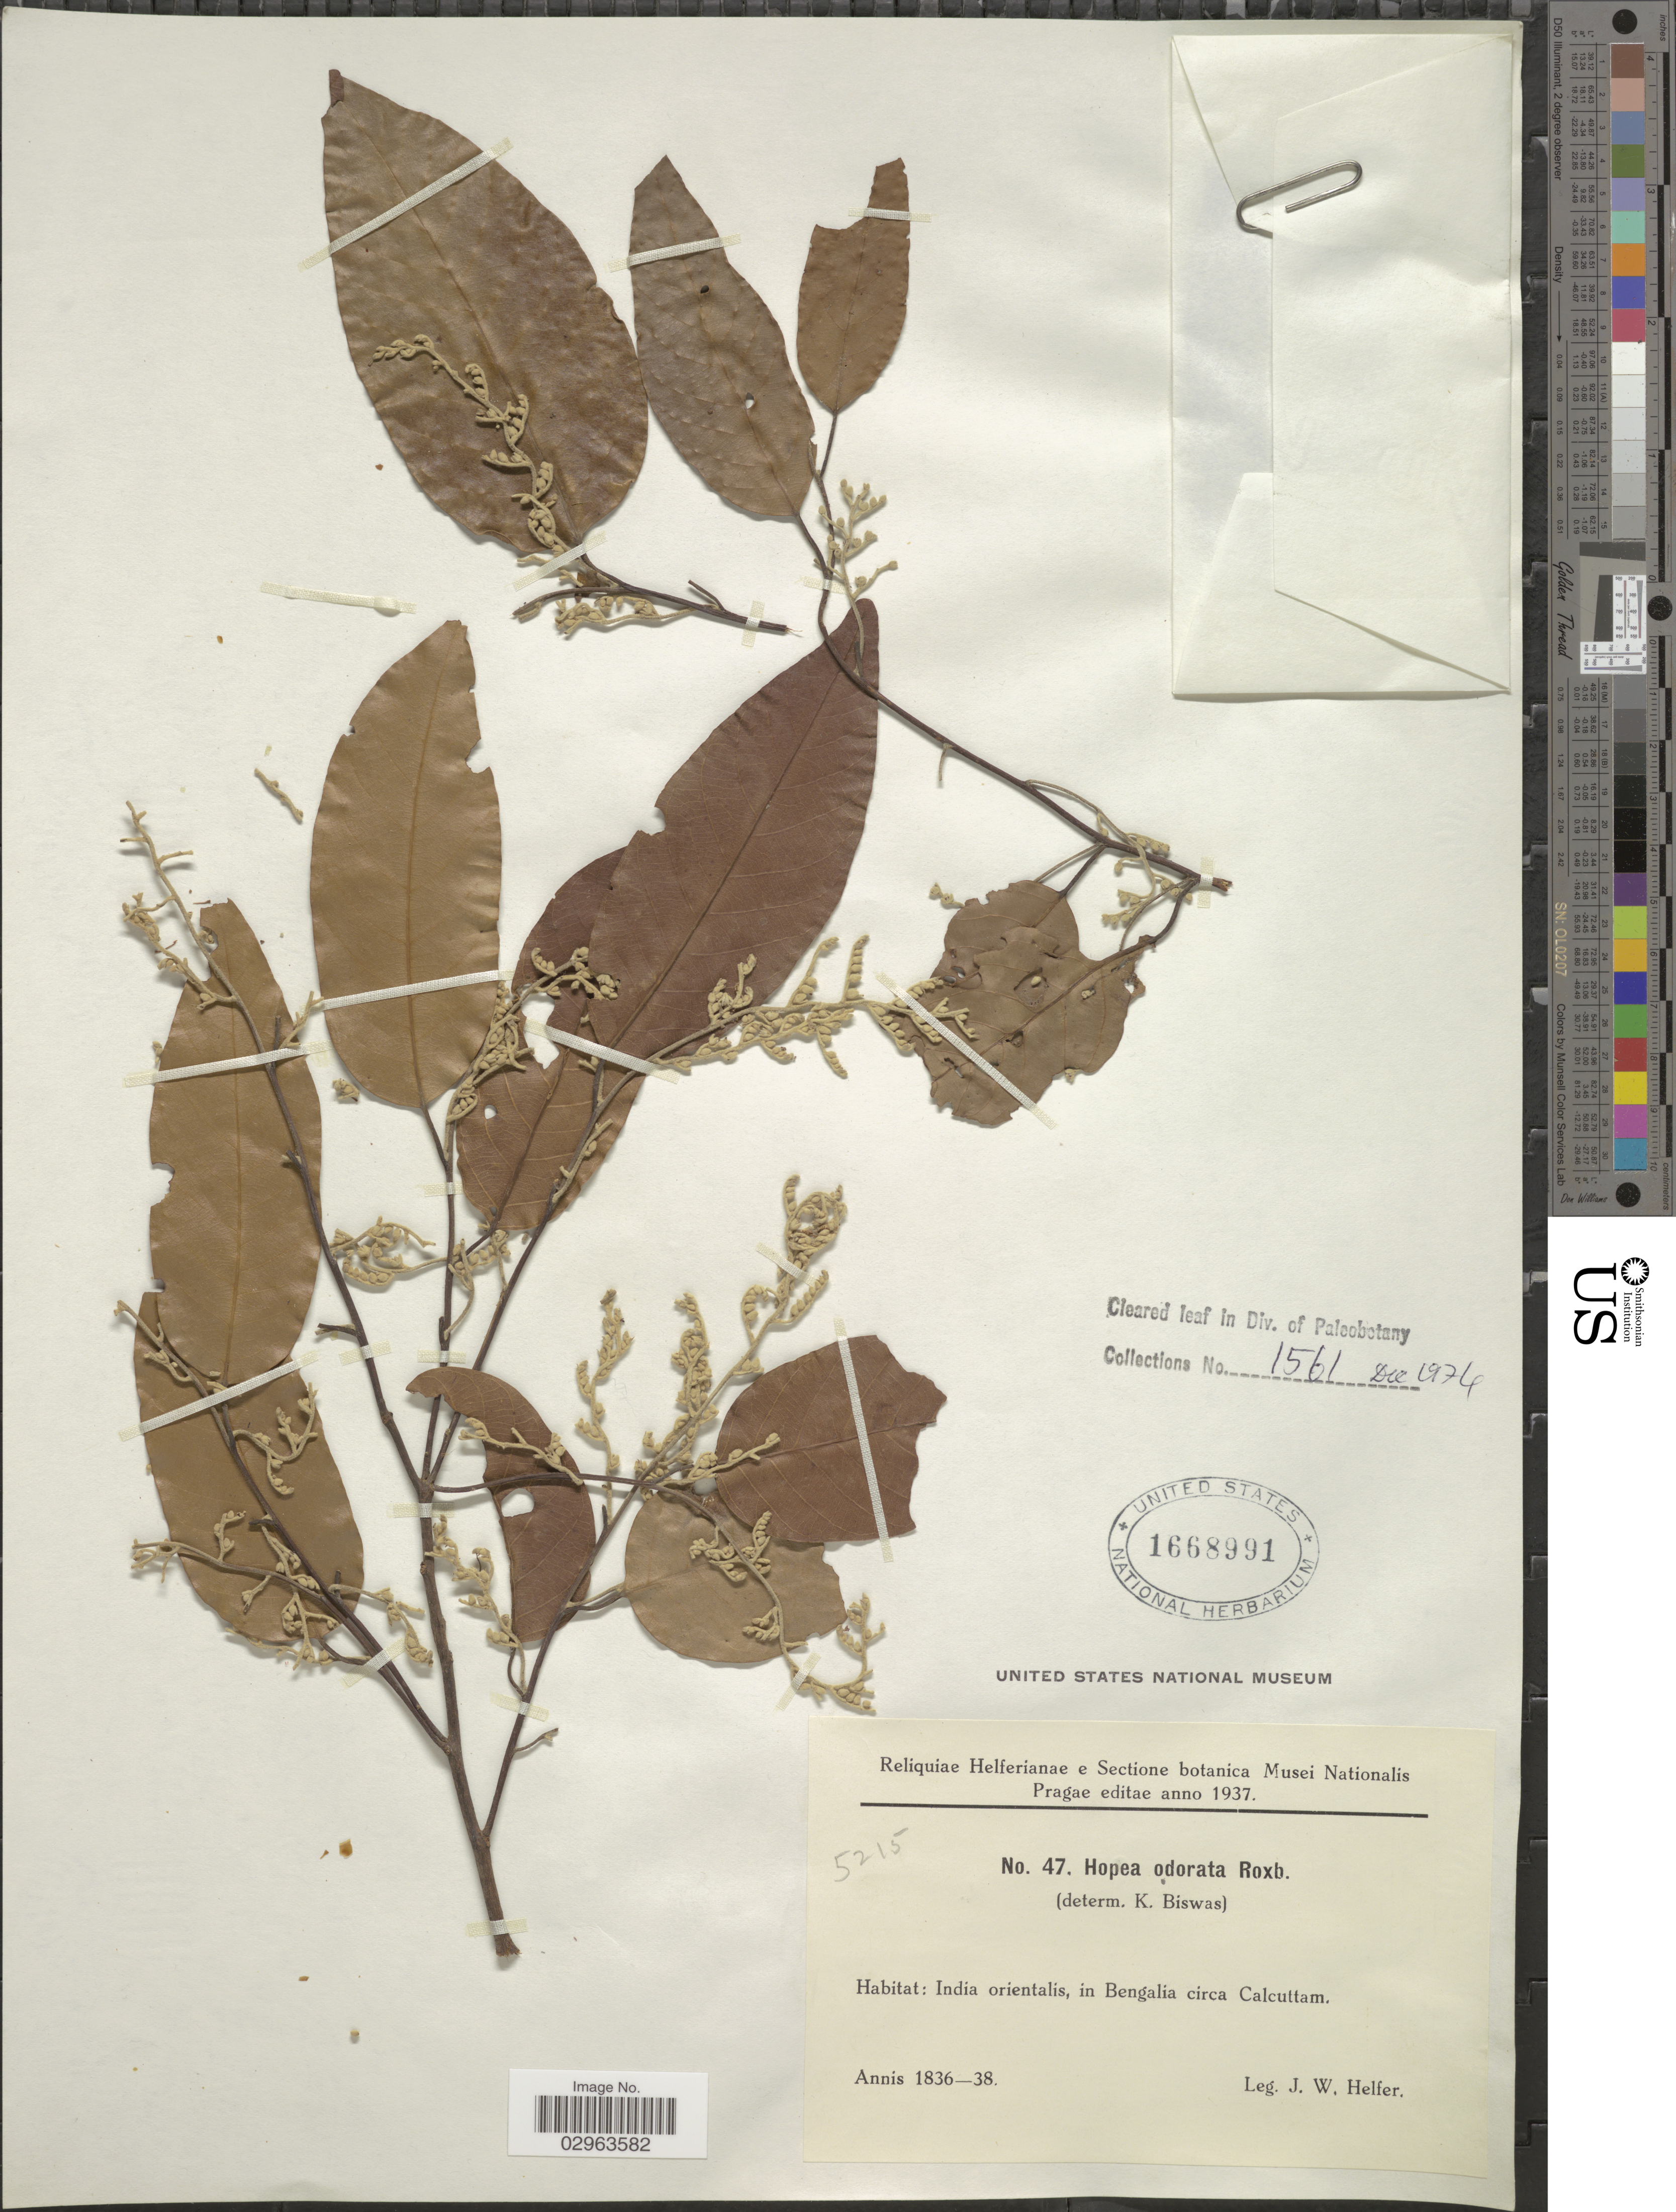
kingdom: Plantae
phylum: Tracheophyta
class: Magnoliopsida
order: Malvales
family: Dipterocarpaceae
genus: Hopea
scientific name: Hopea odorata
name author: Roxb.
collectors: J. W. Helfer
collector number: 47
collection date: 1836/1838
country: India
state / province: West Bengal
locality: India orientalis, in Bengalia circa Calcuttam.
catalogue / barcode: US 1668991